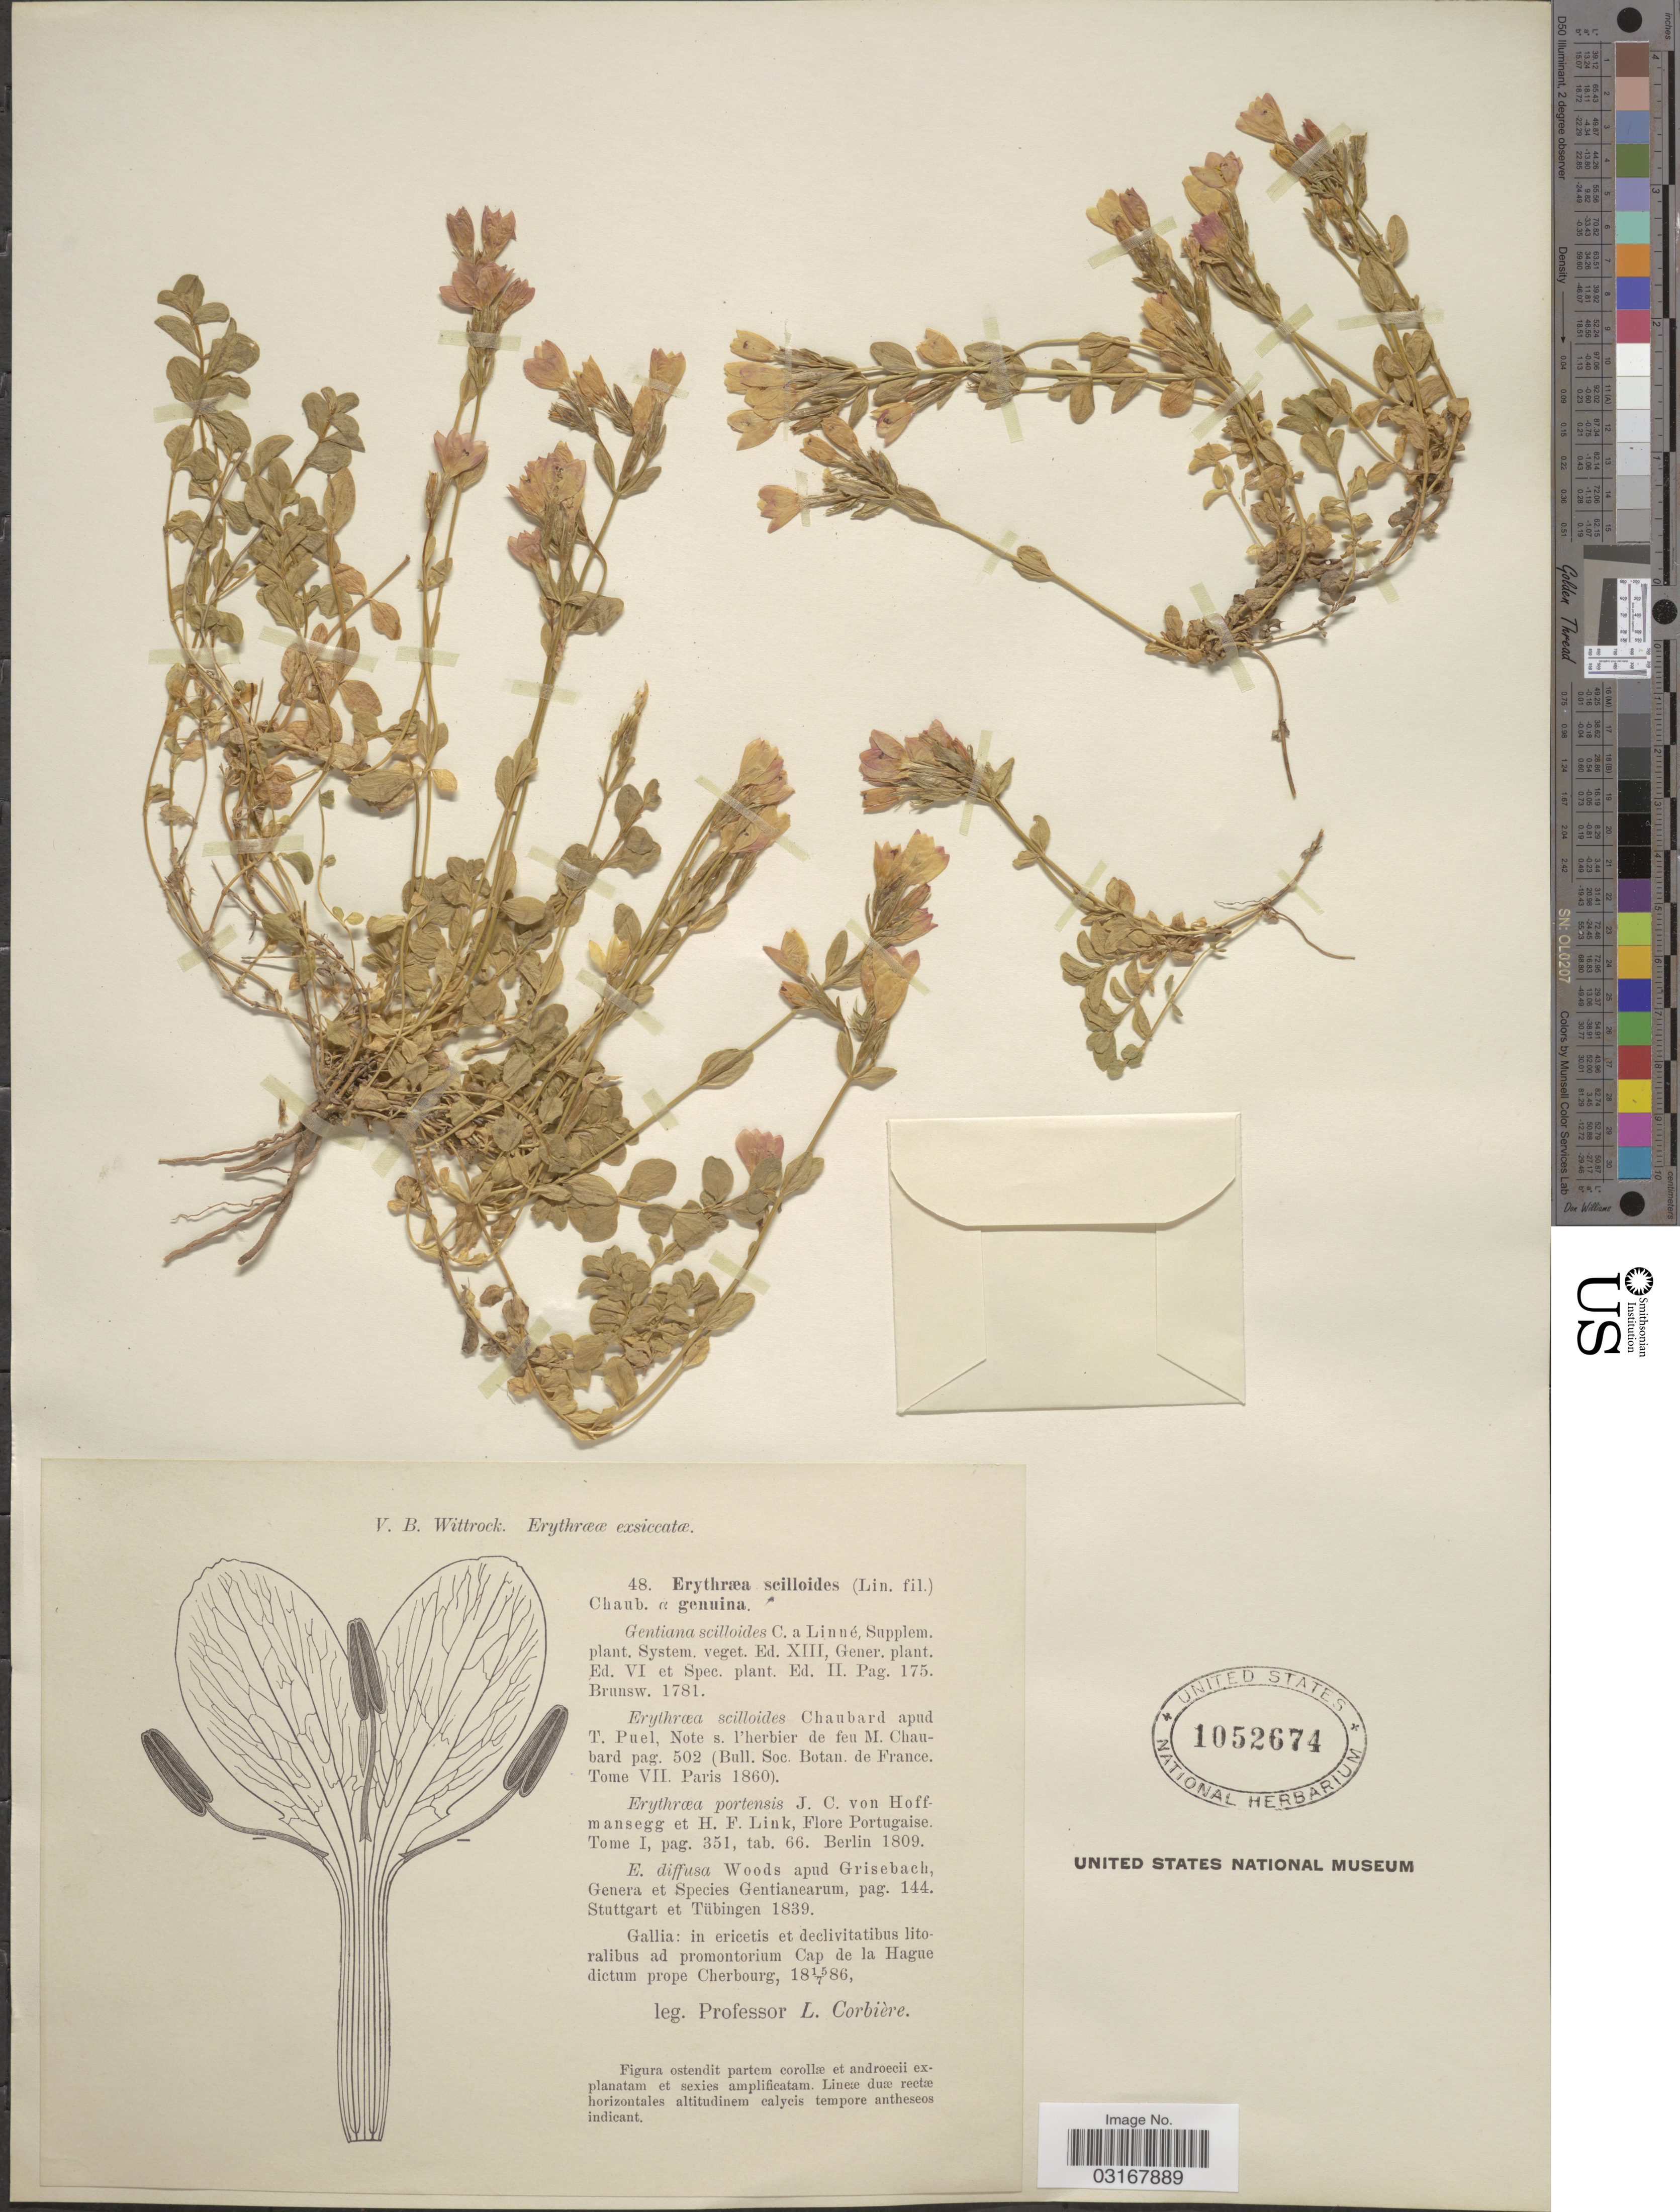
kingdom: Plantae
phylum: Tracheophyta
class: Magnoliopsida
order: Gentianales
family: Gentianaceae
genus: Centaurium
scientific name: Centaurium scilloides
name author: (L. f.) Samp.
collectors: L. Corbière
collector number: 48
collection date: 1856-07-15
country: France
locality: Gallia: in ericetis et declivitatibus litoralibus ad promontorium Cap de la Hague dictum prope Cherbourg.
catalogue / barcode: US 1052674